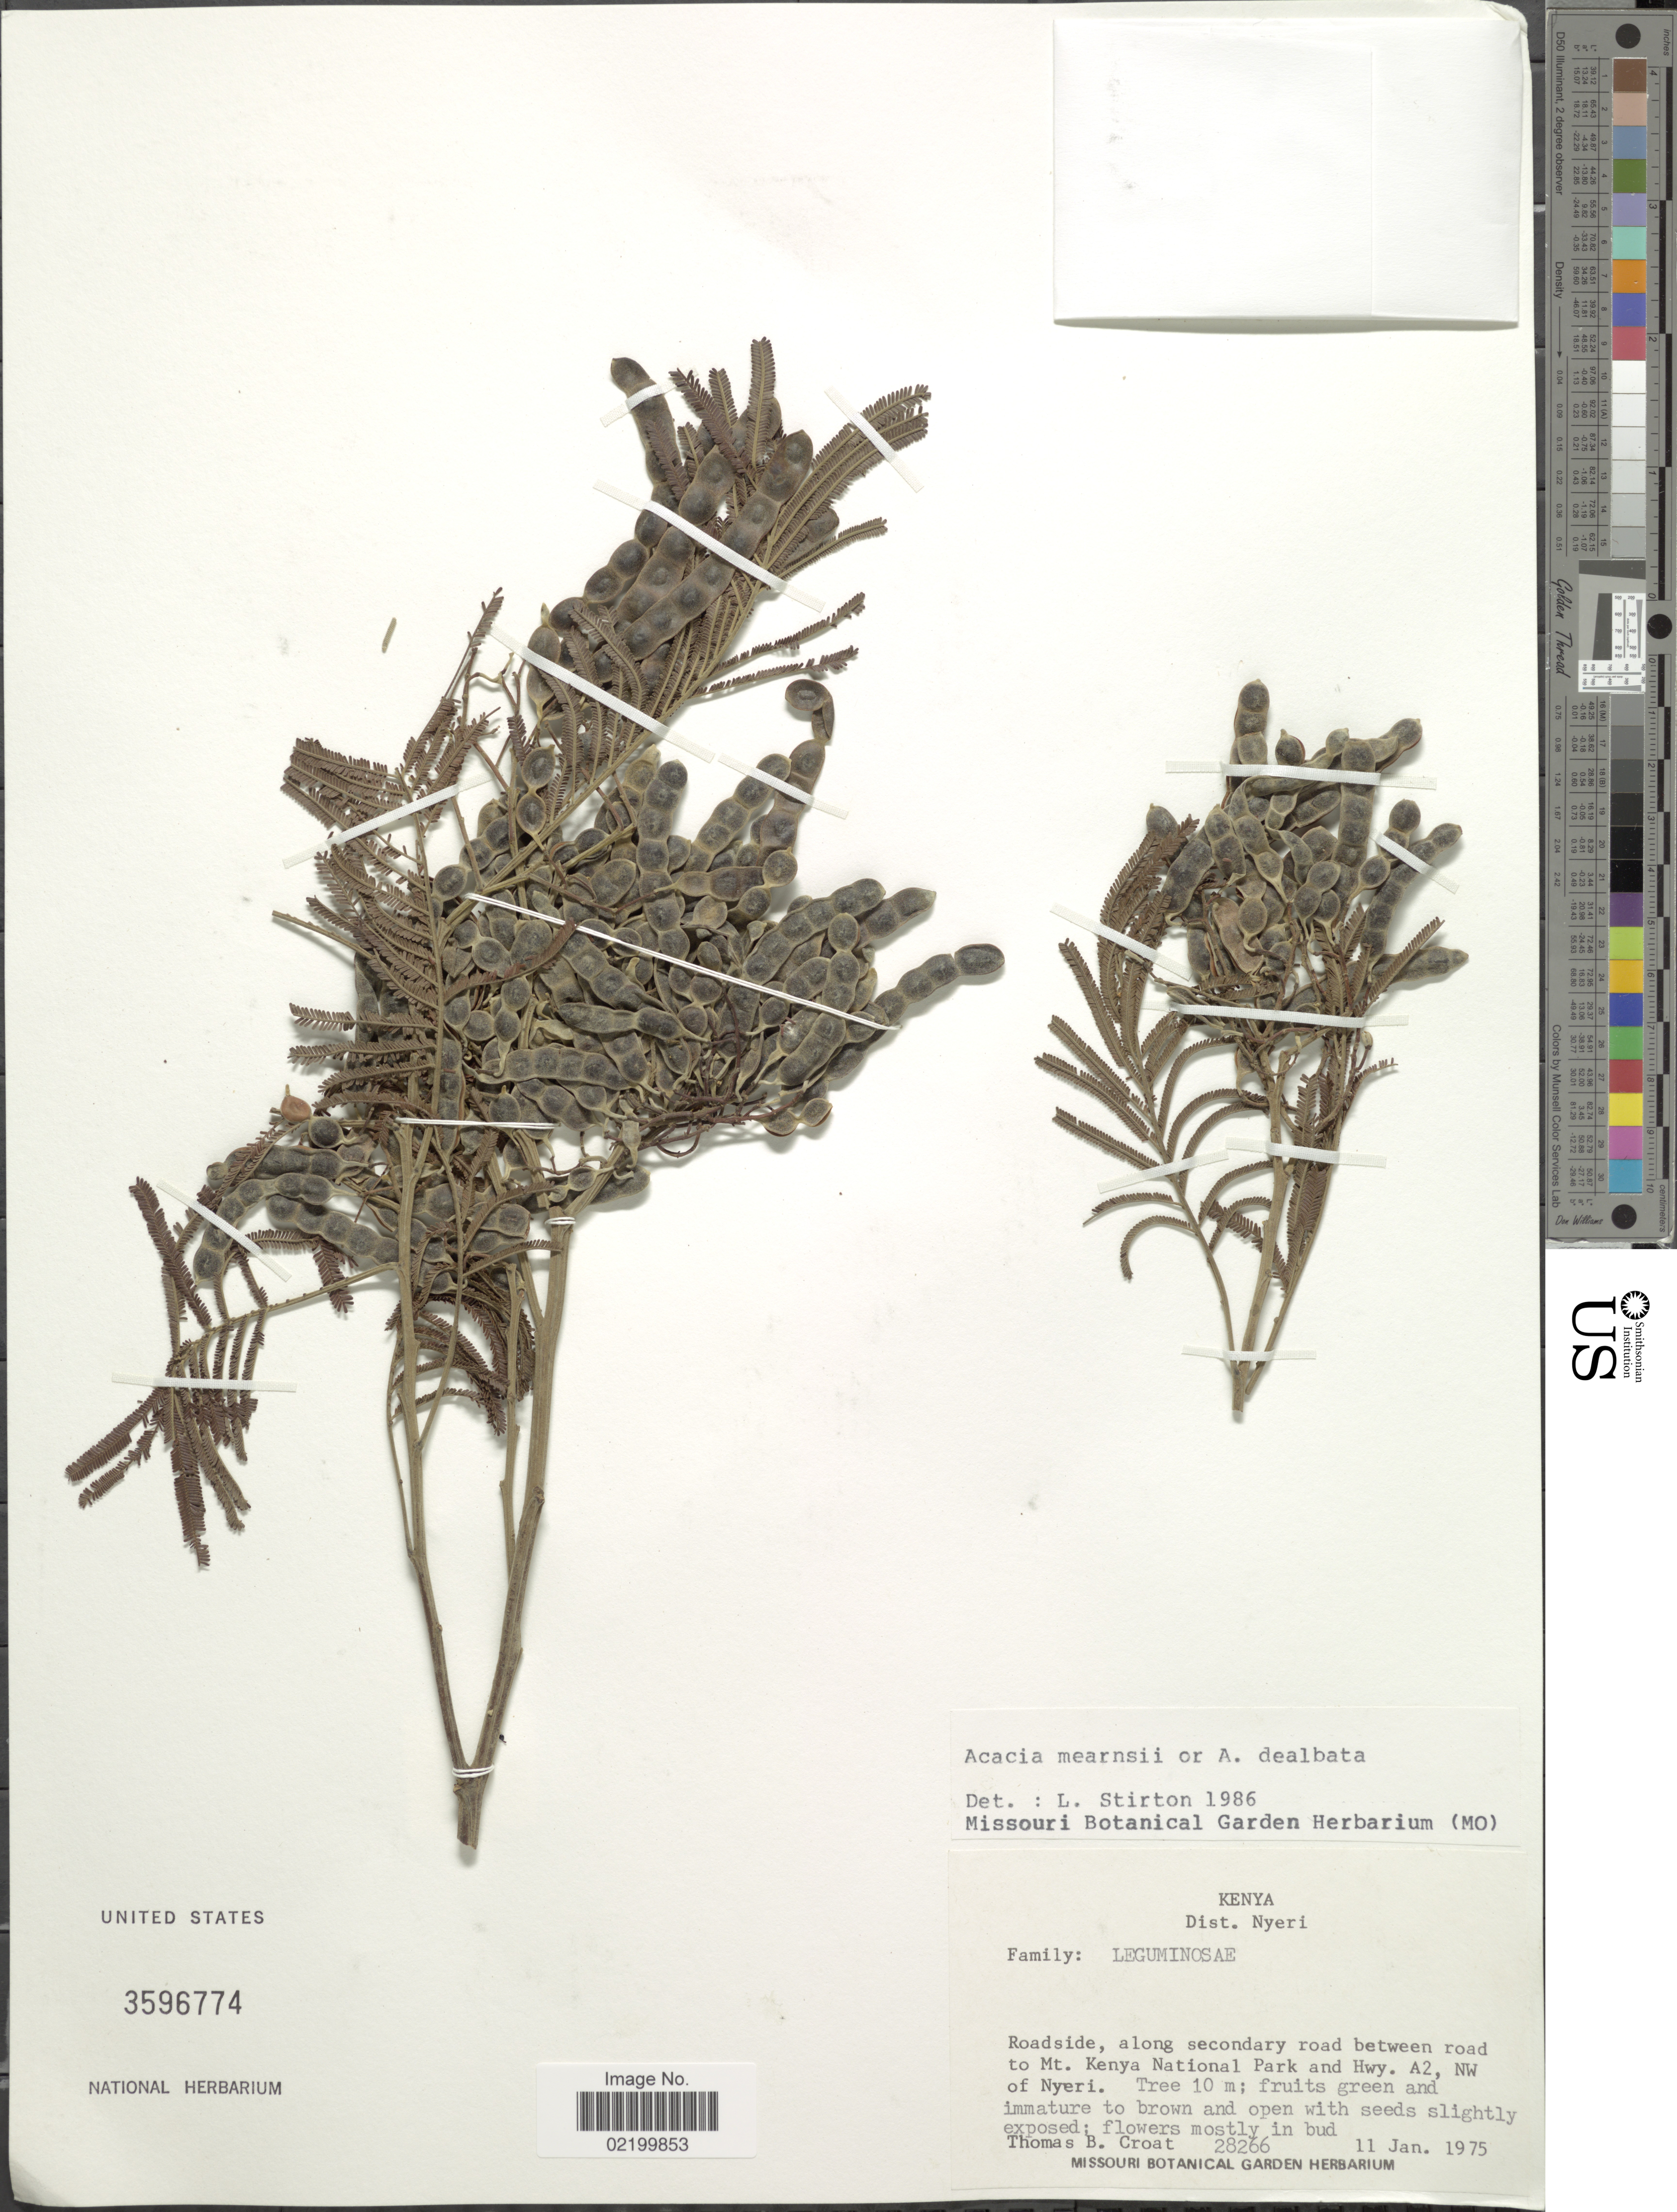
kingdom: Plantae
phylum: Tracheophyta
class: Magnoliopsida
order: Fabales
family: Fabaceae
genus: Acacia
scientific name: Acacia sp.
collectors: T. B. Croat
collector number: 28266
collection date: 1975-11-10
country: Kenya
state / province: Nyeri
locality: Dist. Neyri. Roadside along secondary road between road to Mt. Kenya National Park and Hwy. A2, NW of Nyeri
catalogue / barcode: US 3596774